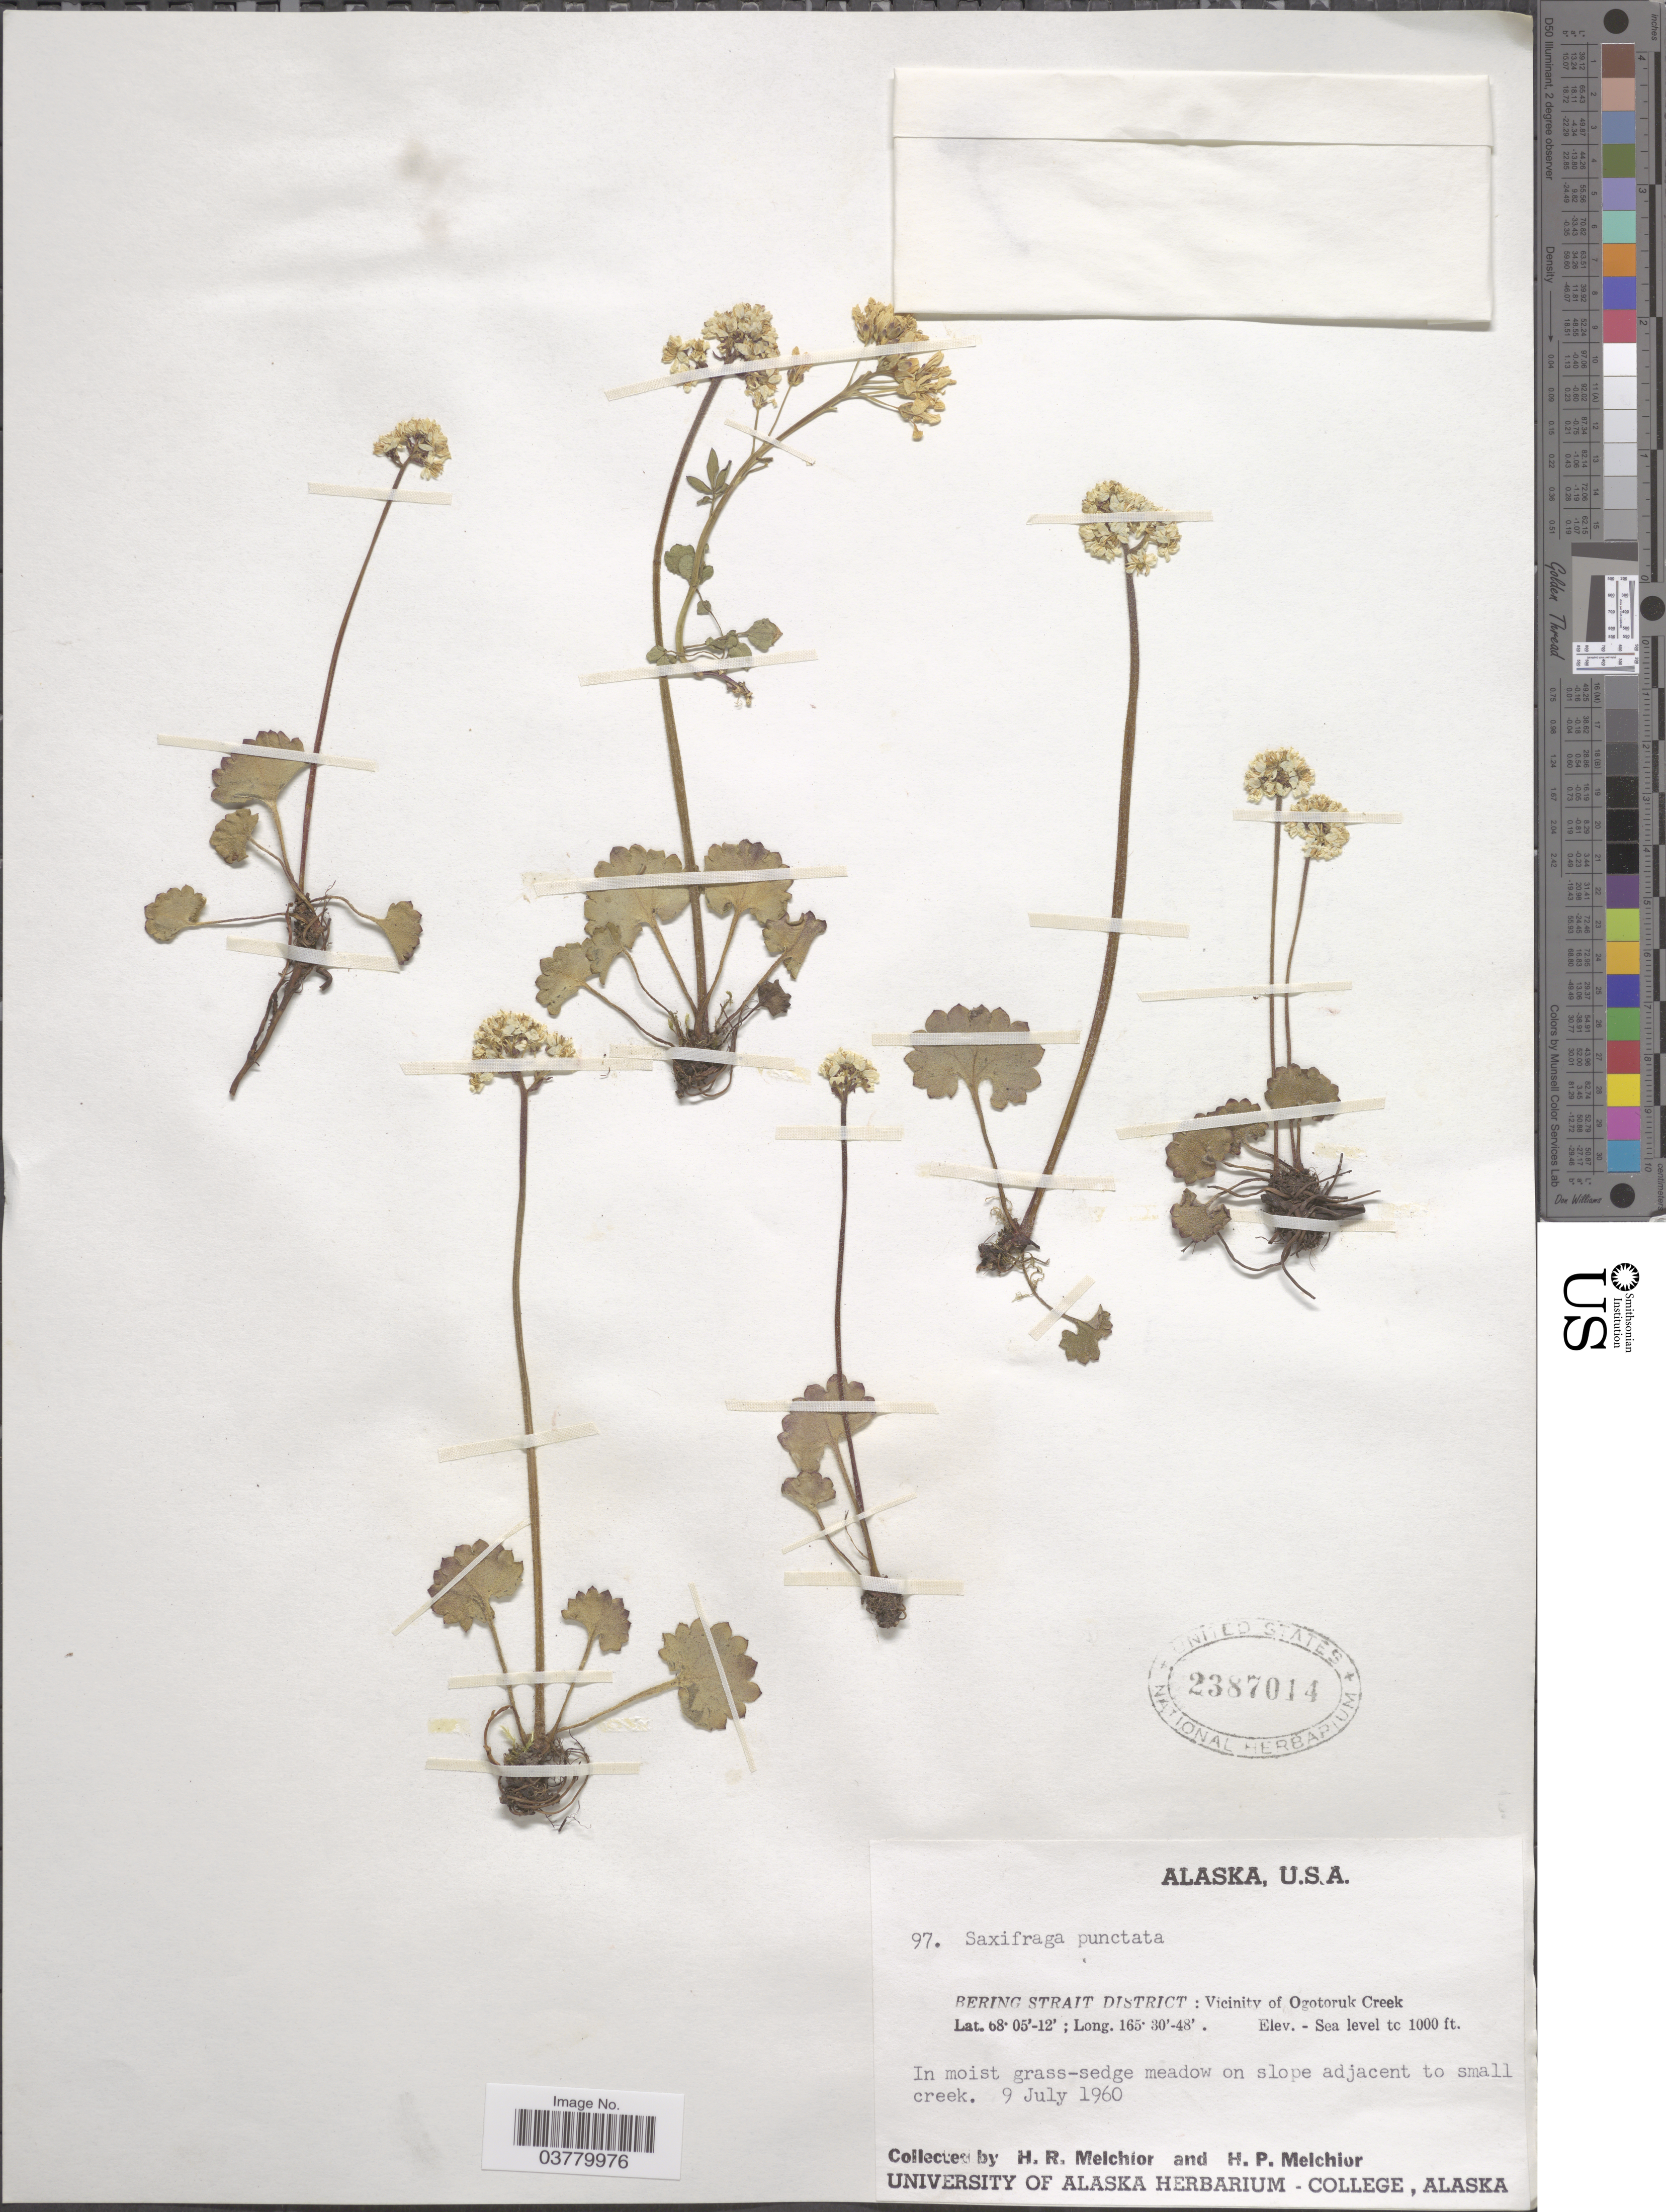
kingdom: Plantae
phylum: Tracheophyta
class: Magnoliopsida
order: Saxifragales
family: Saxifragaceae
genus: Micranthes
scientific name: Micranthes nelsoniana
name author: (D. Don) Small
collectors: H. R. Melchior & H. P. Melchior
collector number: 97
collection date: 1960-07-09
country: United States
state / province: Alaska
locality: Bering Strait District: Vicinity of Ogotoruk Creek.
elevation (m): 0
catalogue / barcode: US 2387014